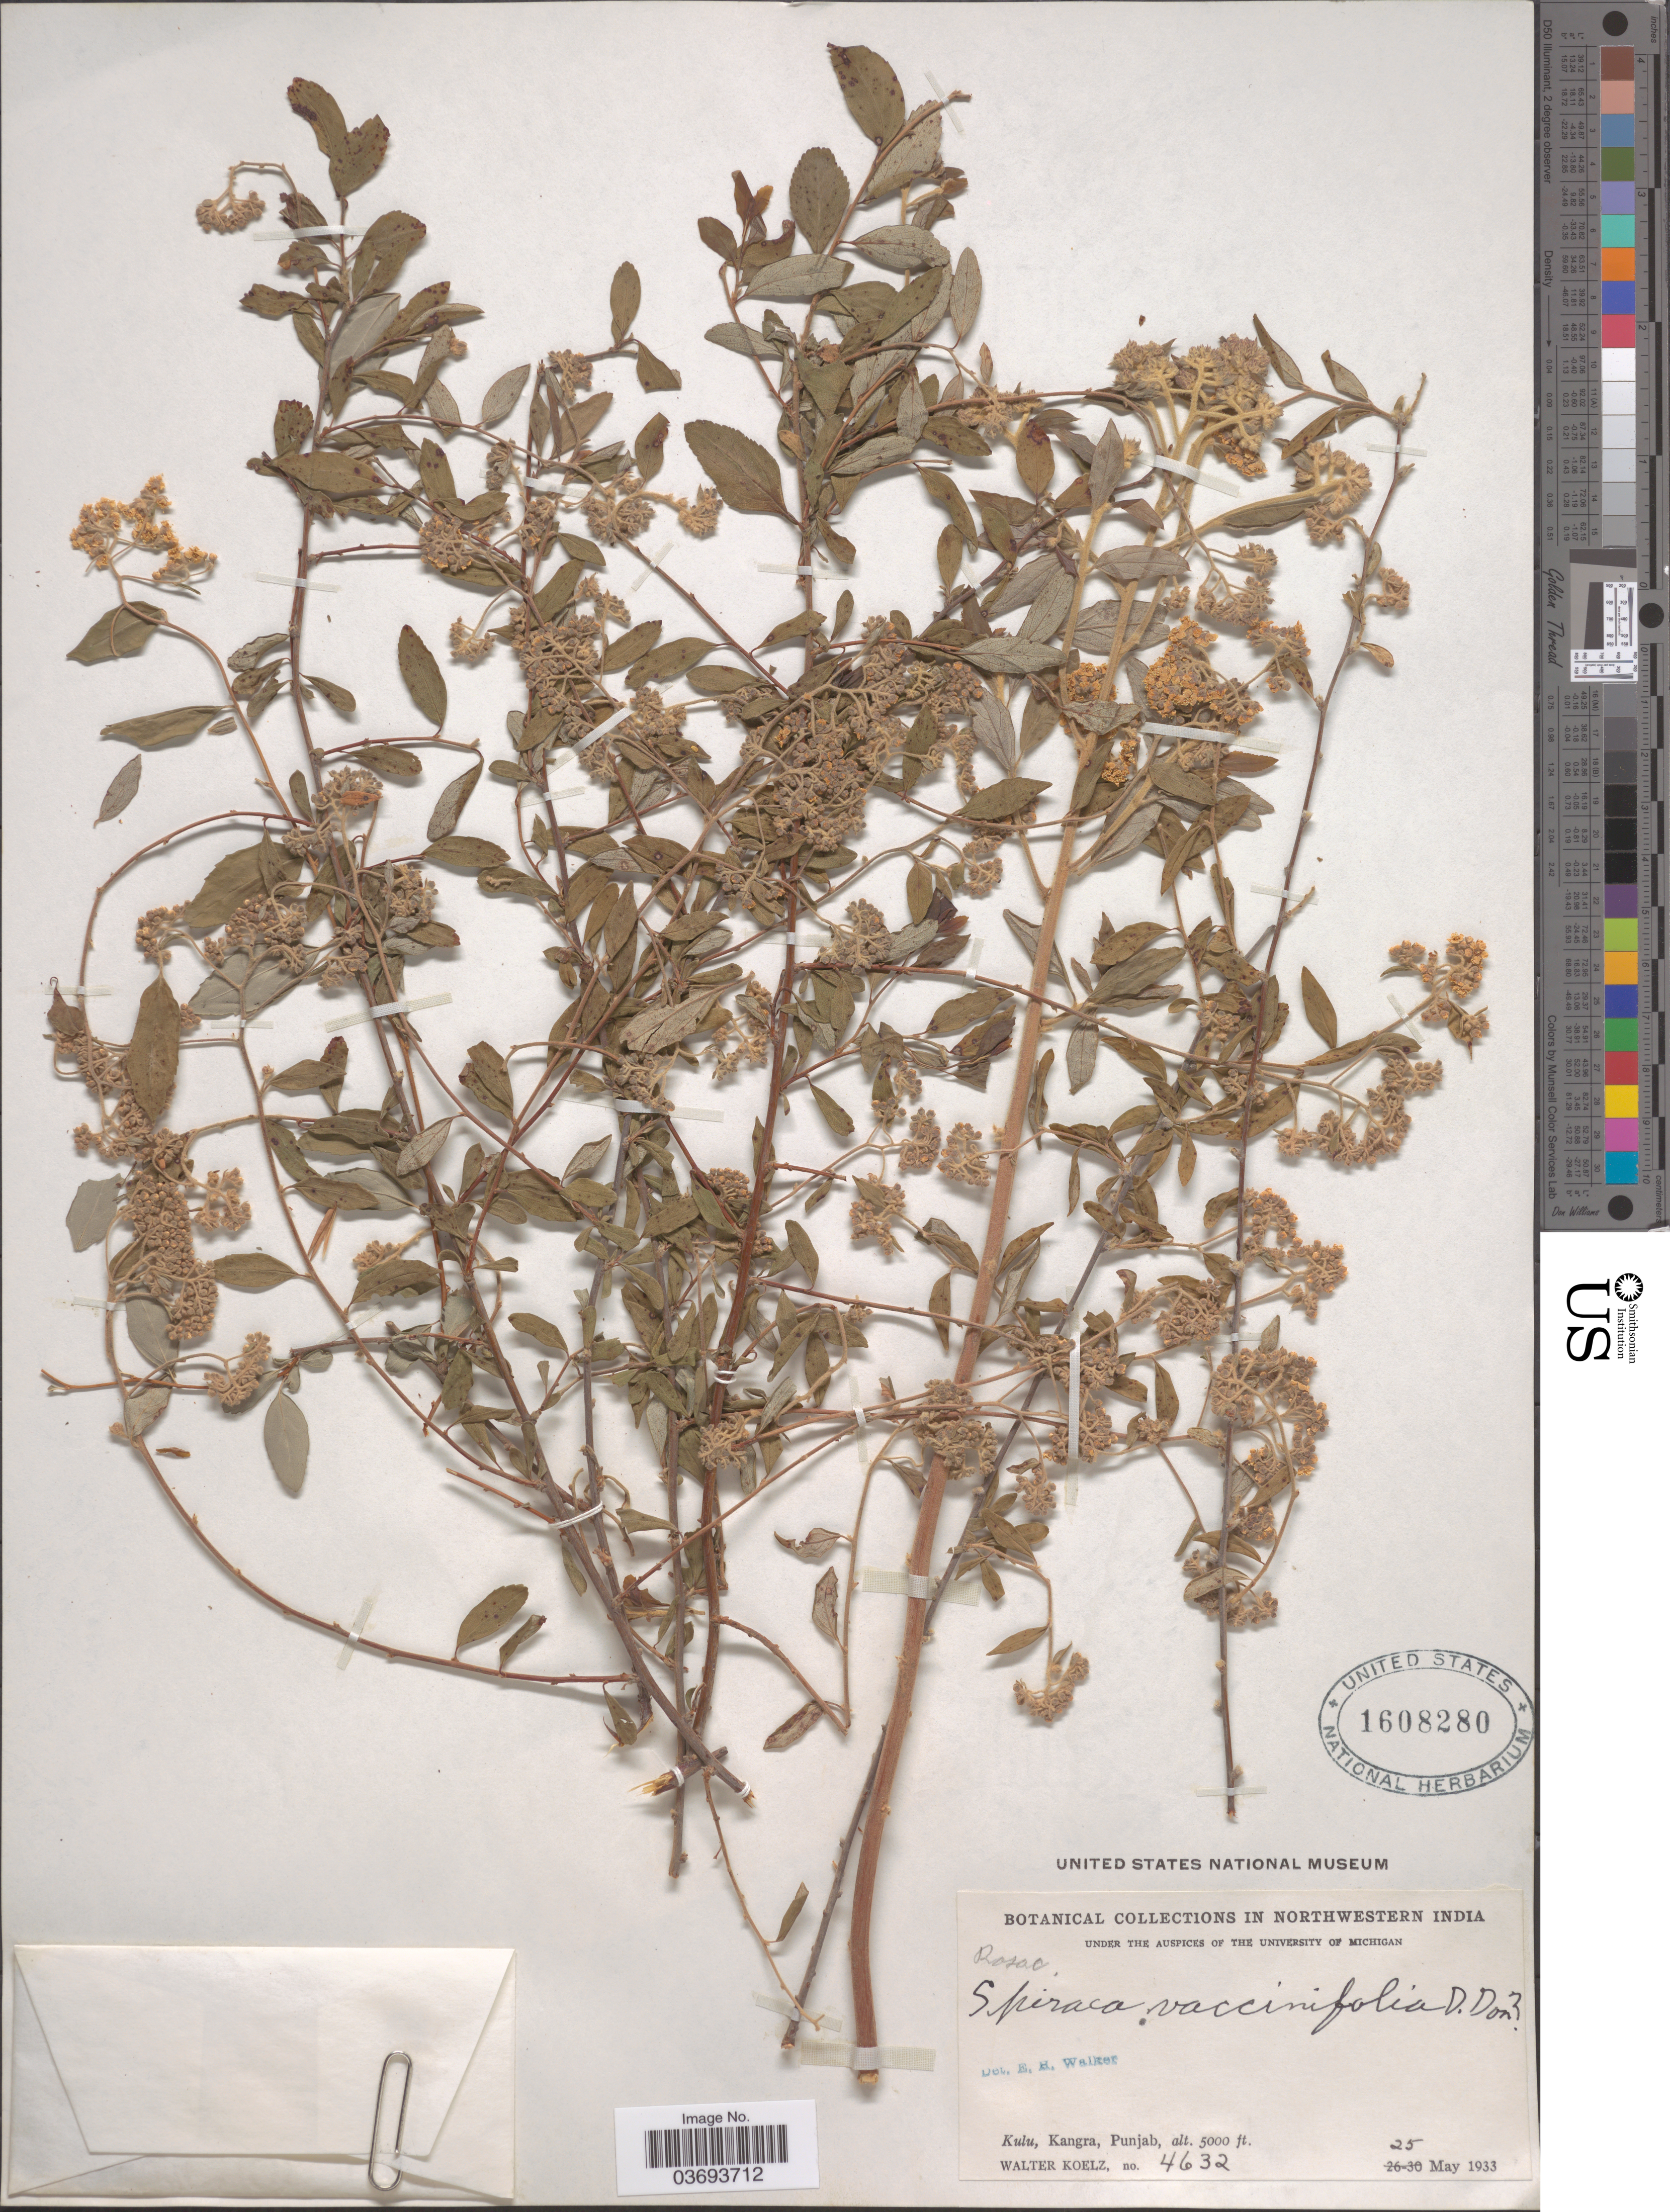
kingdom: Plantae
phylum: Tracheophyta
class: Magnoliopsida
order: Rosales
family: Rosaceae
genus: Spiraea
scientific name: Spiraea vaccinifolia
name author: D. Don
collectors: W. N. Koelz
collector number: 4632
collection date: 1933-05-25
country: India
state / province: Punjab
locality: Northwestern India. Kulu, Kangra.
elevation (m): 1524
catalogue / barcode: US 1608280